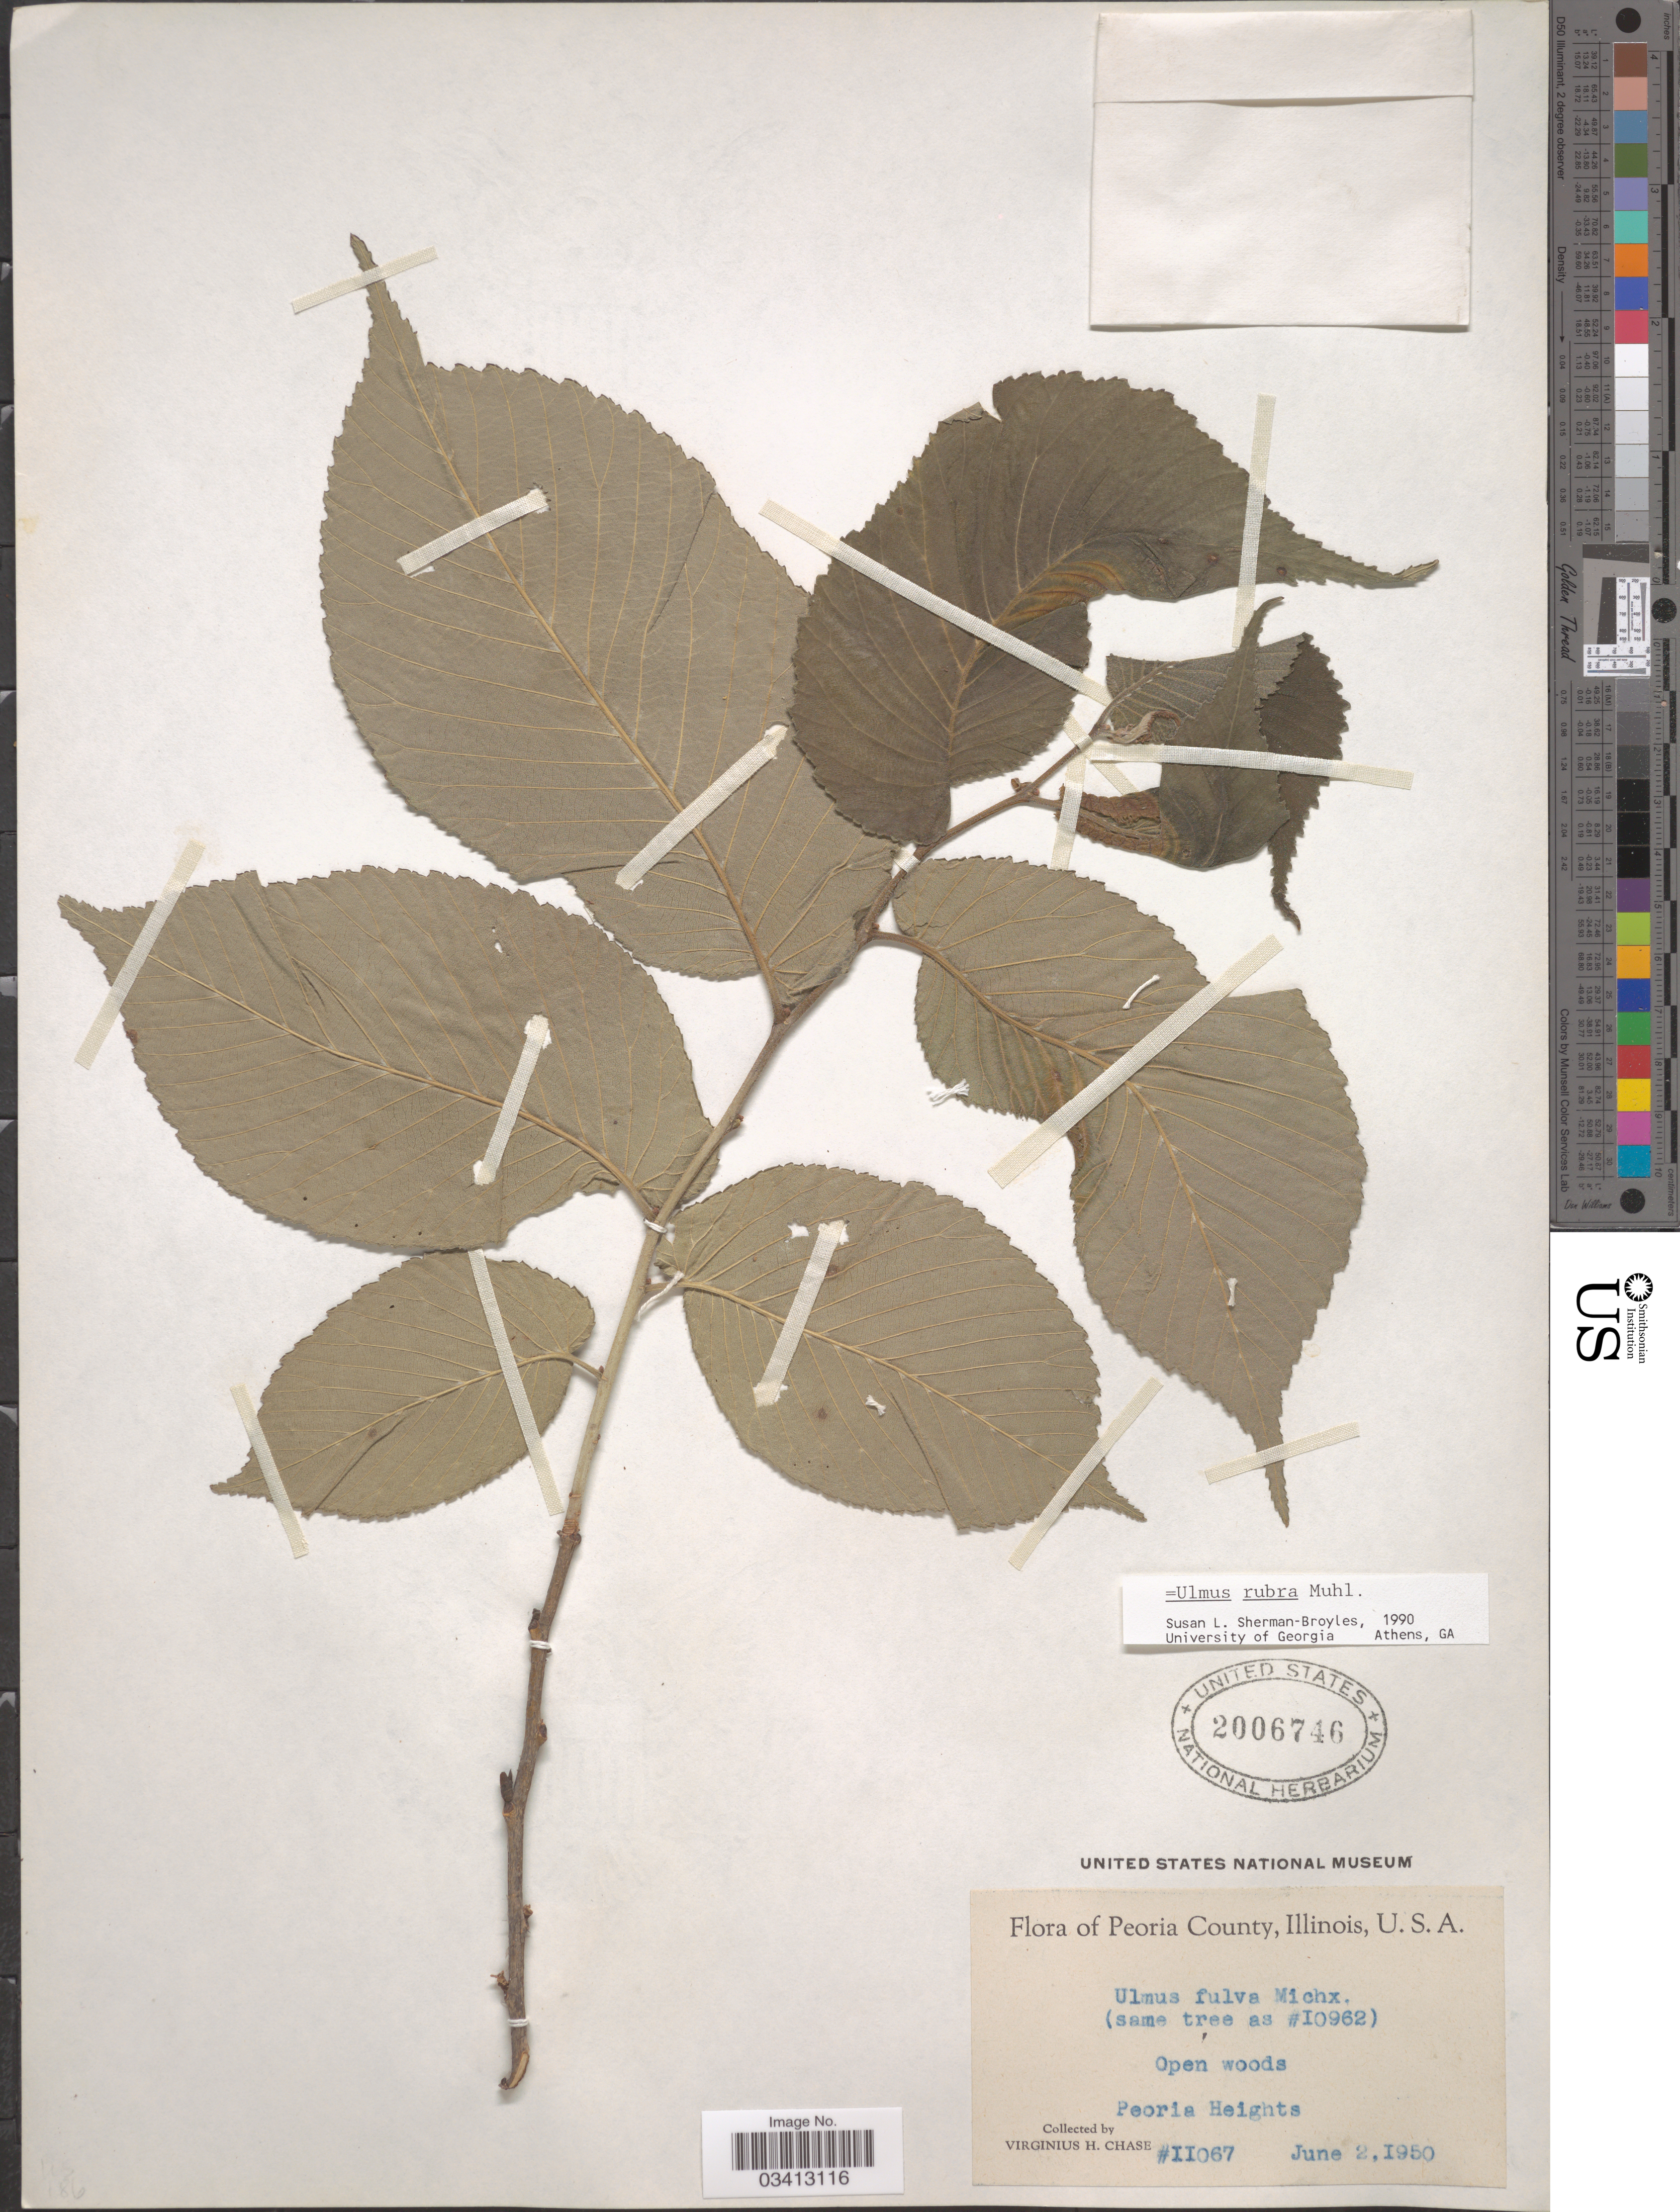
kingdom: Plantae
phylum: Tracheophyta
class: Magnoliopsida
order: Rosales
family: Ulmaceae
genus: Ulmus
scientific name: Ulmus rubra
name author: Muhl.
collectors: V. H. Chase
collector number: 11067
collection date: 1950-06-02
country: United States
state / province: Illinois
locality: Peoria County. Peoria Heights.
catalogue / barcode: US 2006746